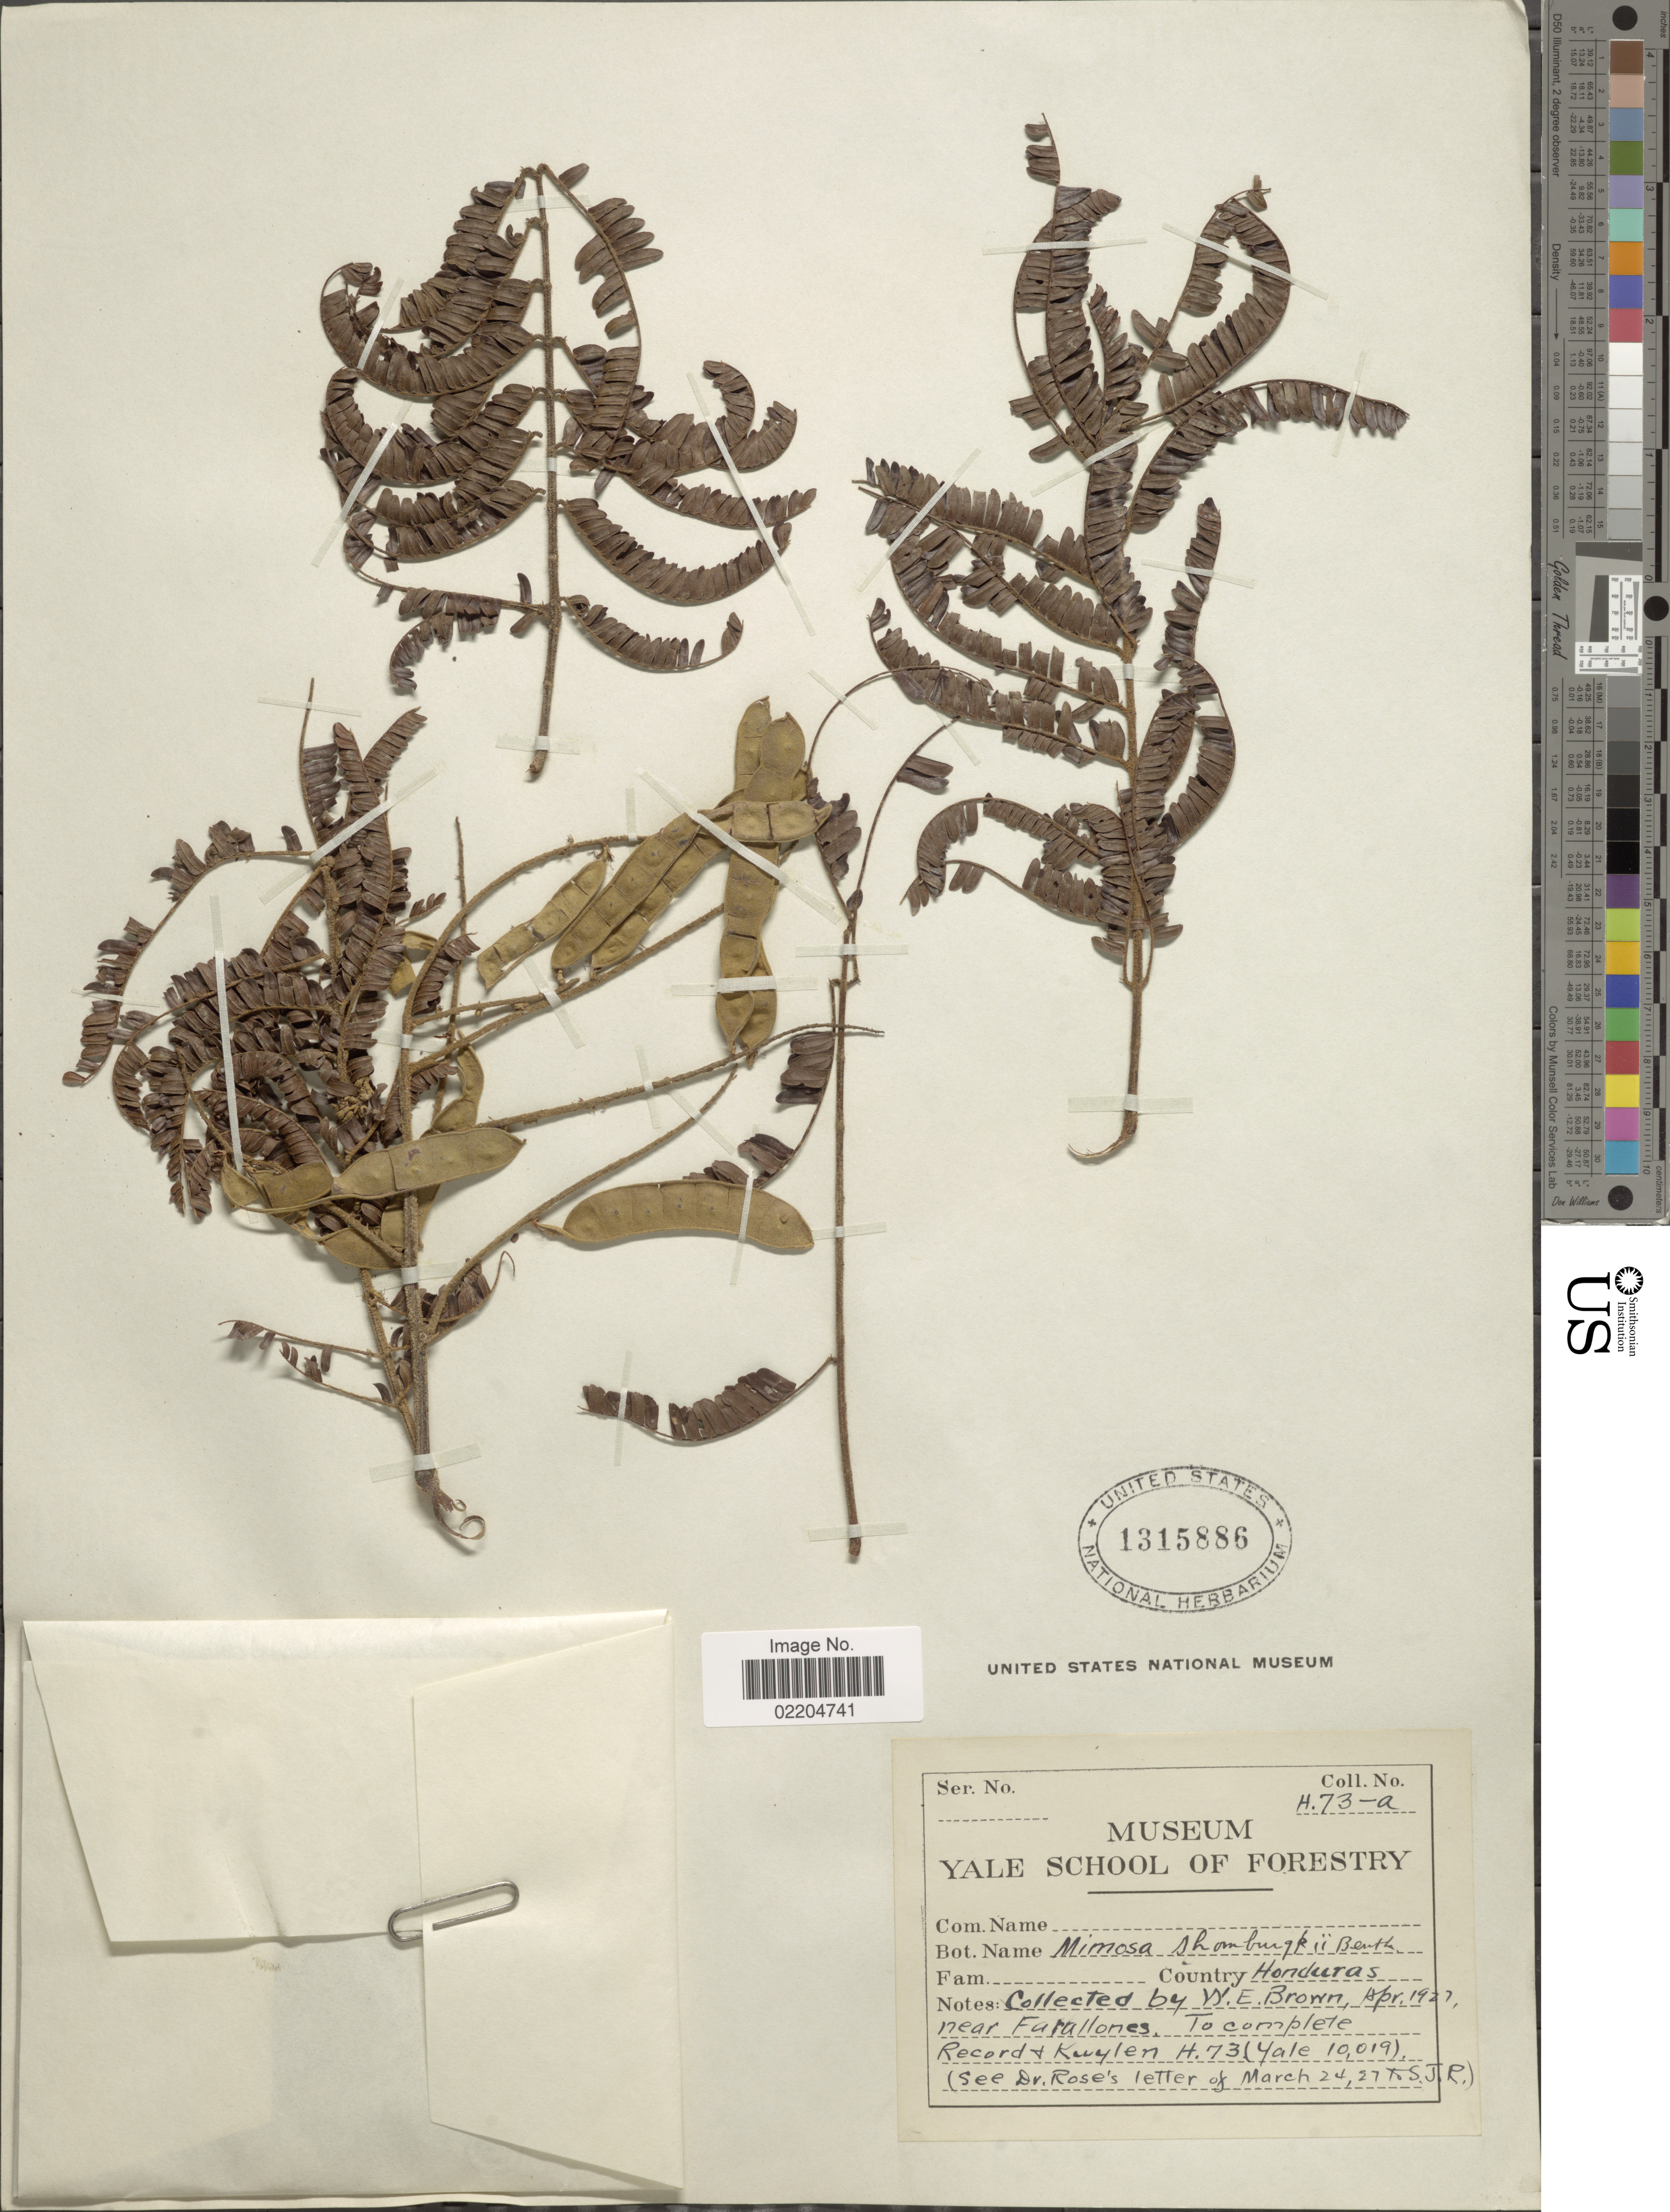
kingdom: Plantae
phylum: Tracheophyta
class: Magnoliopsida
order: Fabales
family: Fabaceae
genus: Mimosa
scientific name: Mimosa schomburgkii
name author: Benth.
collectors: W. Brown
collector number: H73-a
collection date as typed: Transcribed d/m/y: 24/3/27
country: Honduras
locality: Country Honduras near Farallones.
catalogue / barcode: US 1315886